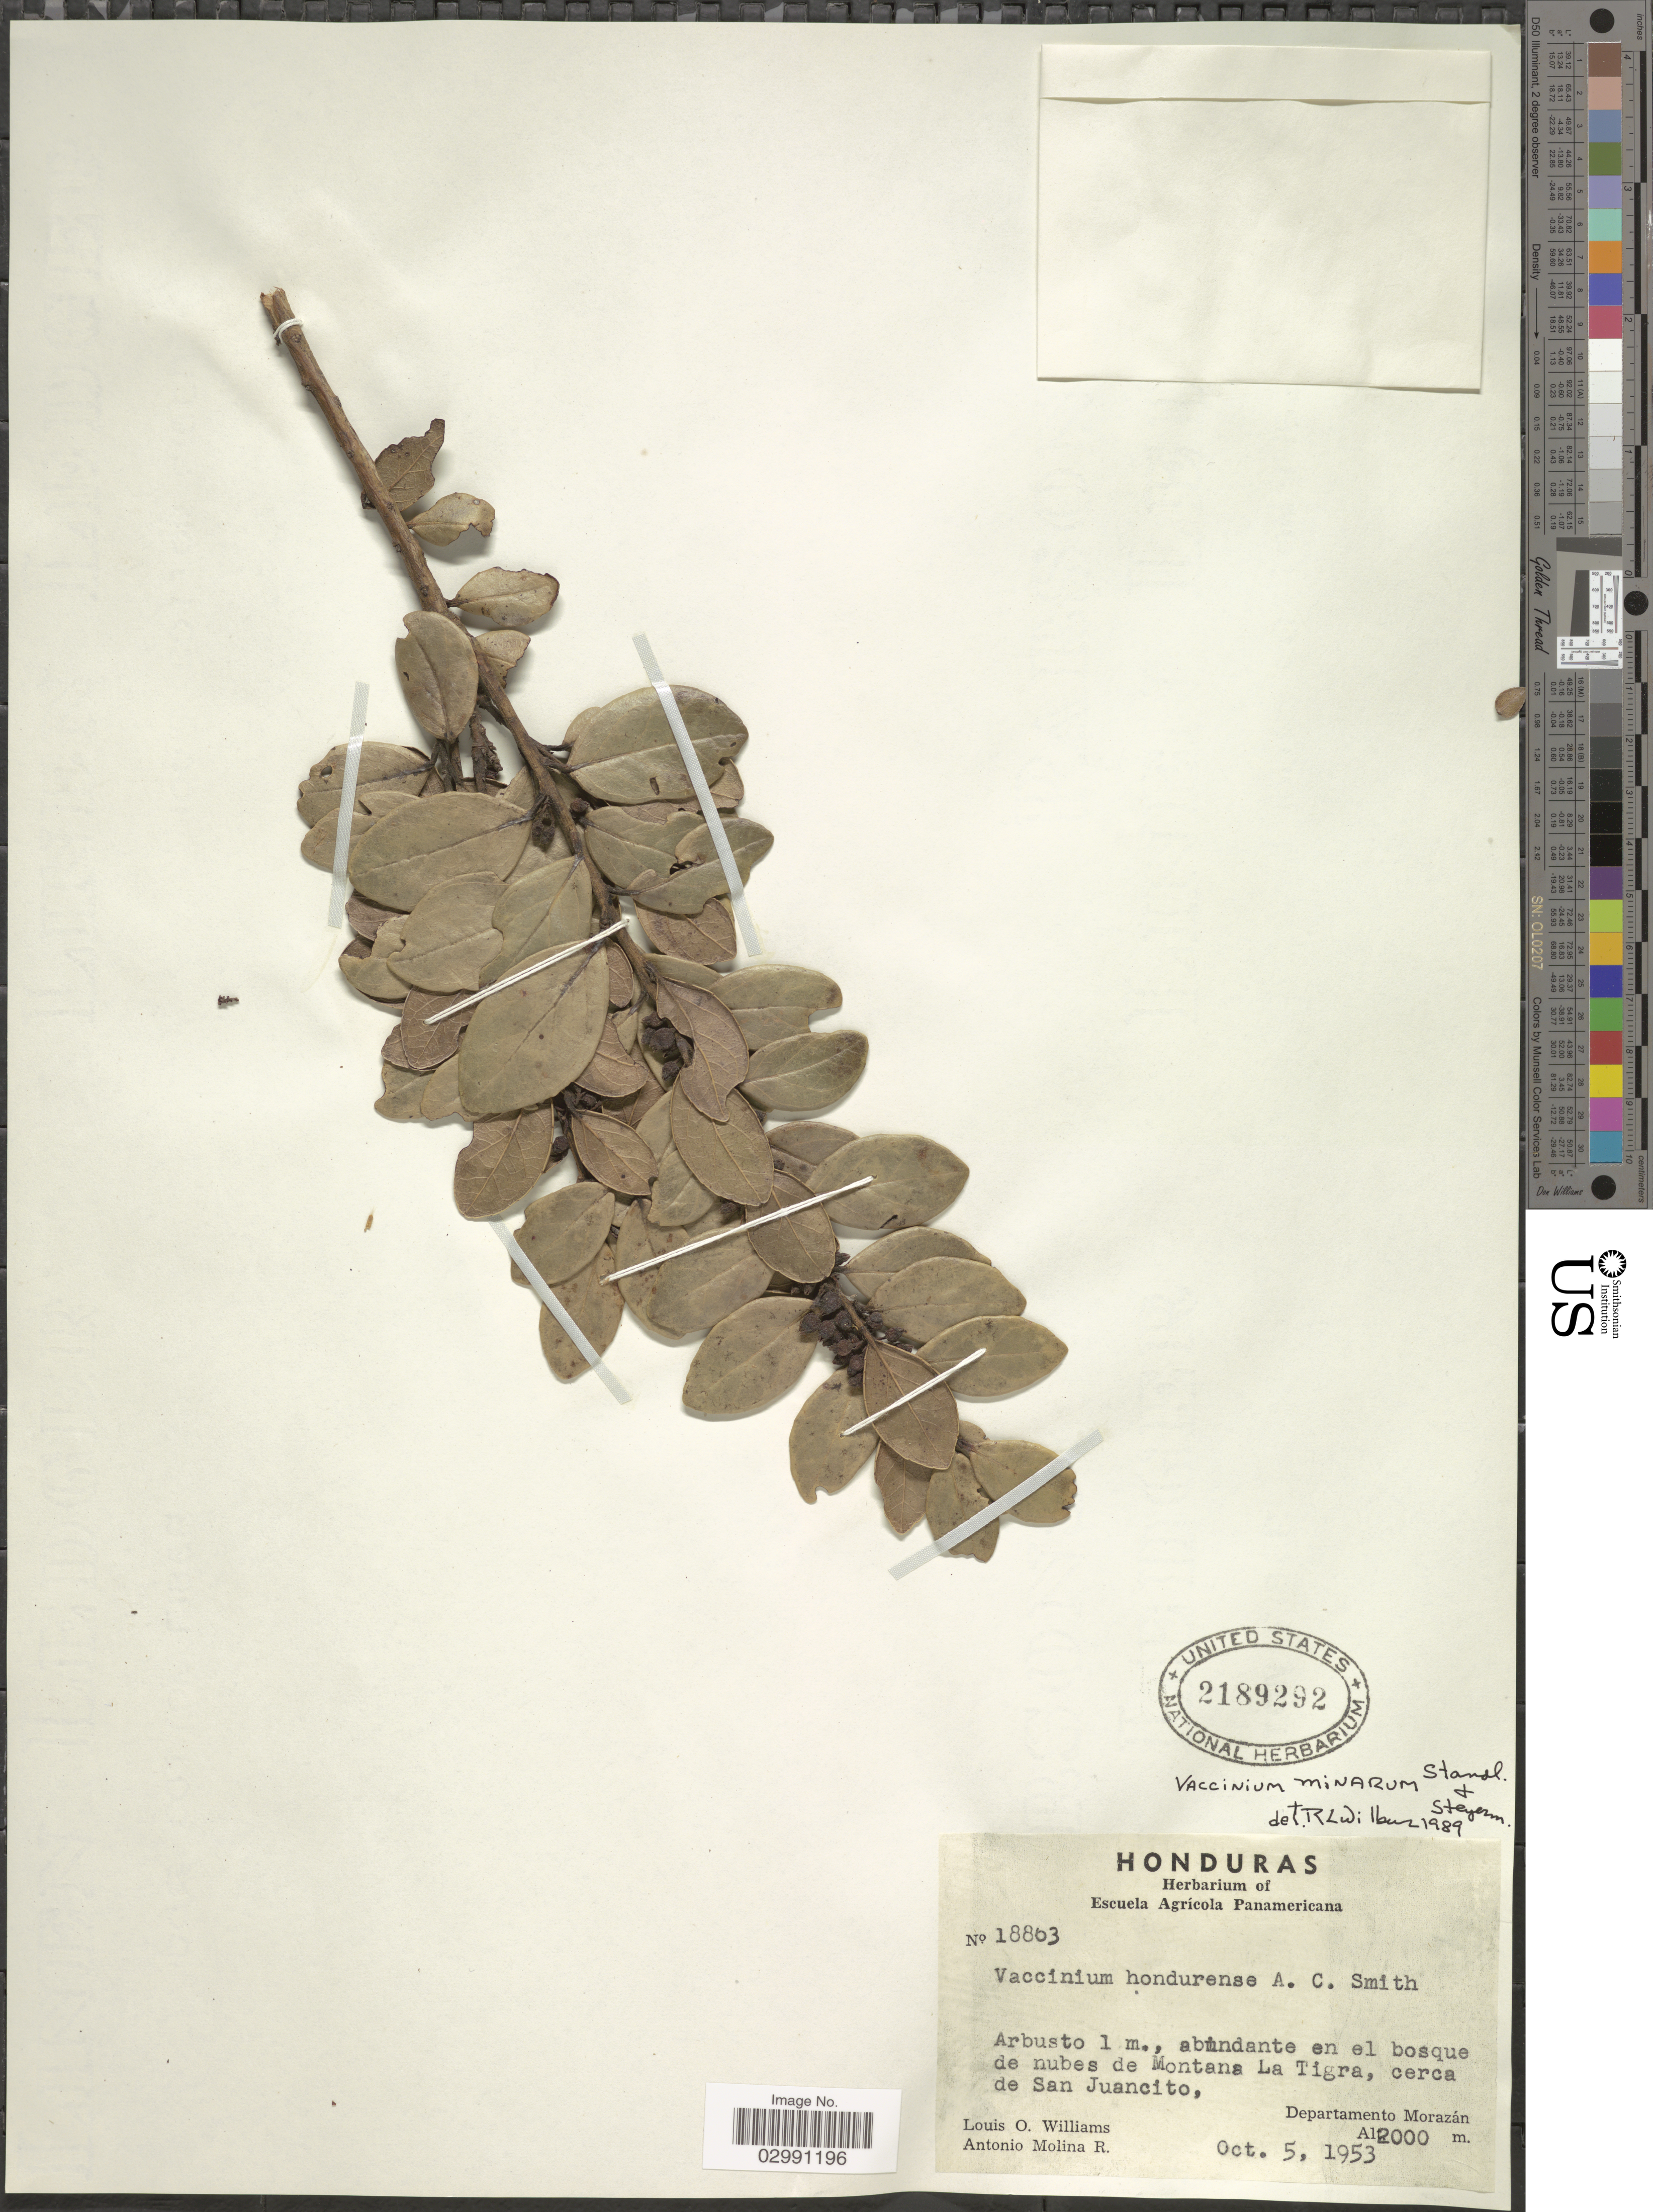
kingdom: Plantae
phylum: Tracheophyta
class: Magnoliopsida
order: Ericales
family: Ericaceae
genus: Vaccinium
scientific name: Vaccinium minarum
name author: Standl. & Steyerm.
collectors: L. O. Williams & A. R. Molina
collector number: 18863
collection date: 1953-10-05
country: Honduras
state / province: Fco. Morazán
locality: Abundante en el bosque de nubes de Montana La Tigra, cerca de San Juancito, Departamento Morazán.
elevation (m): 2000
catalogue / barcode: US 2189292